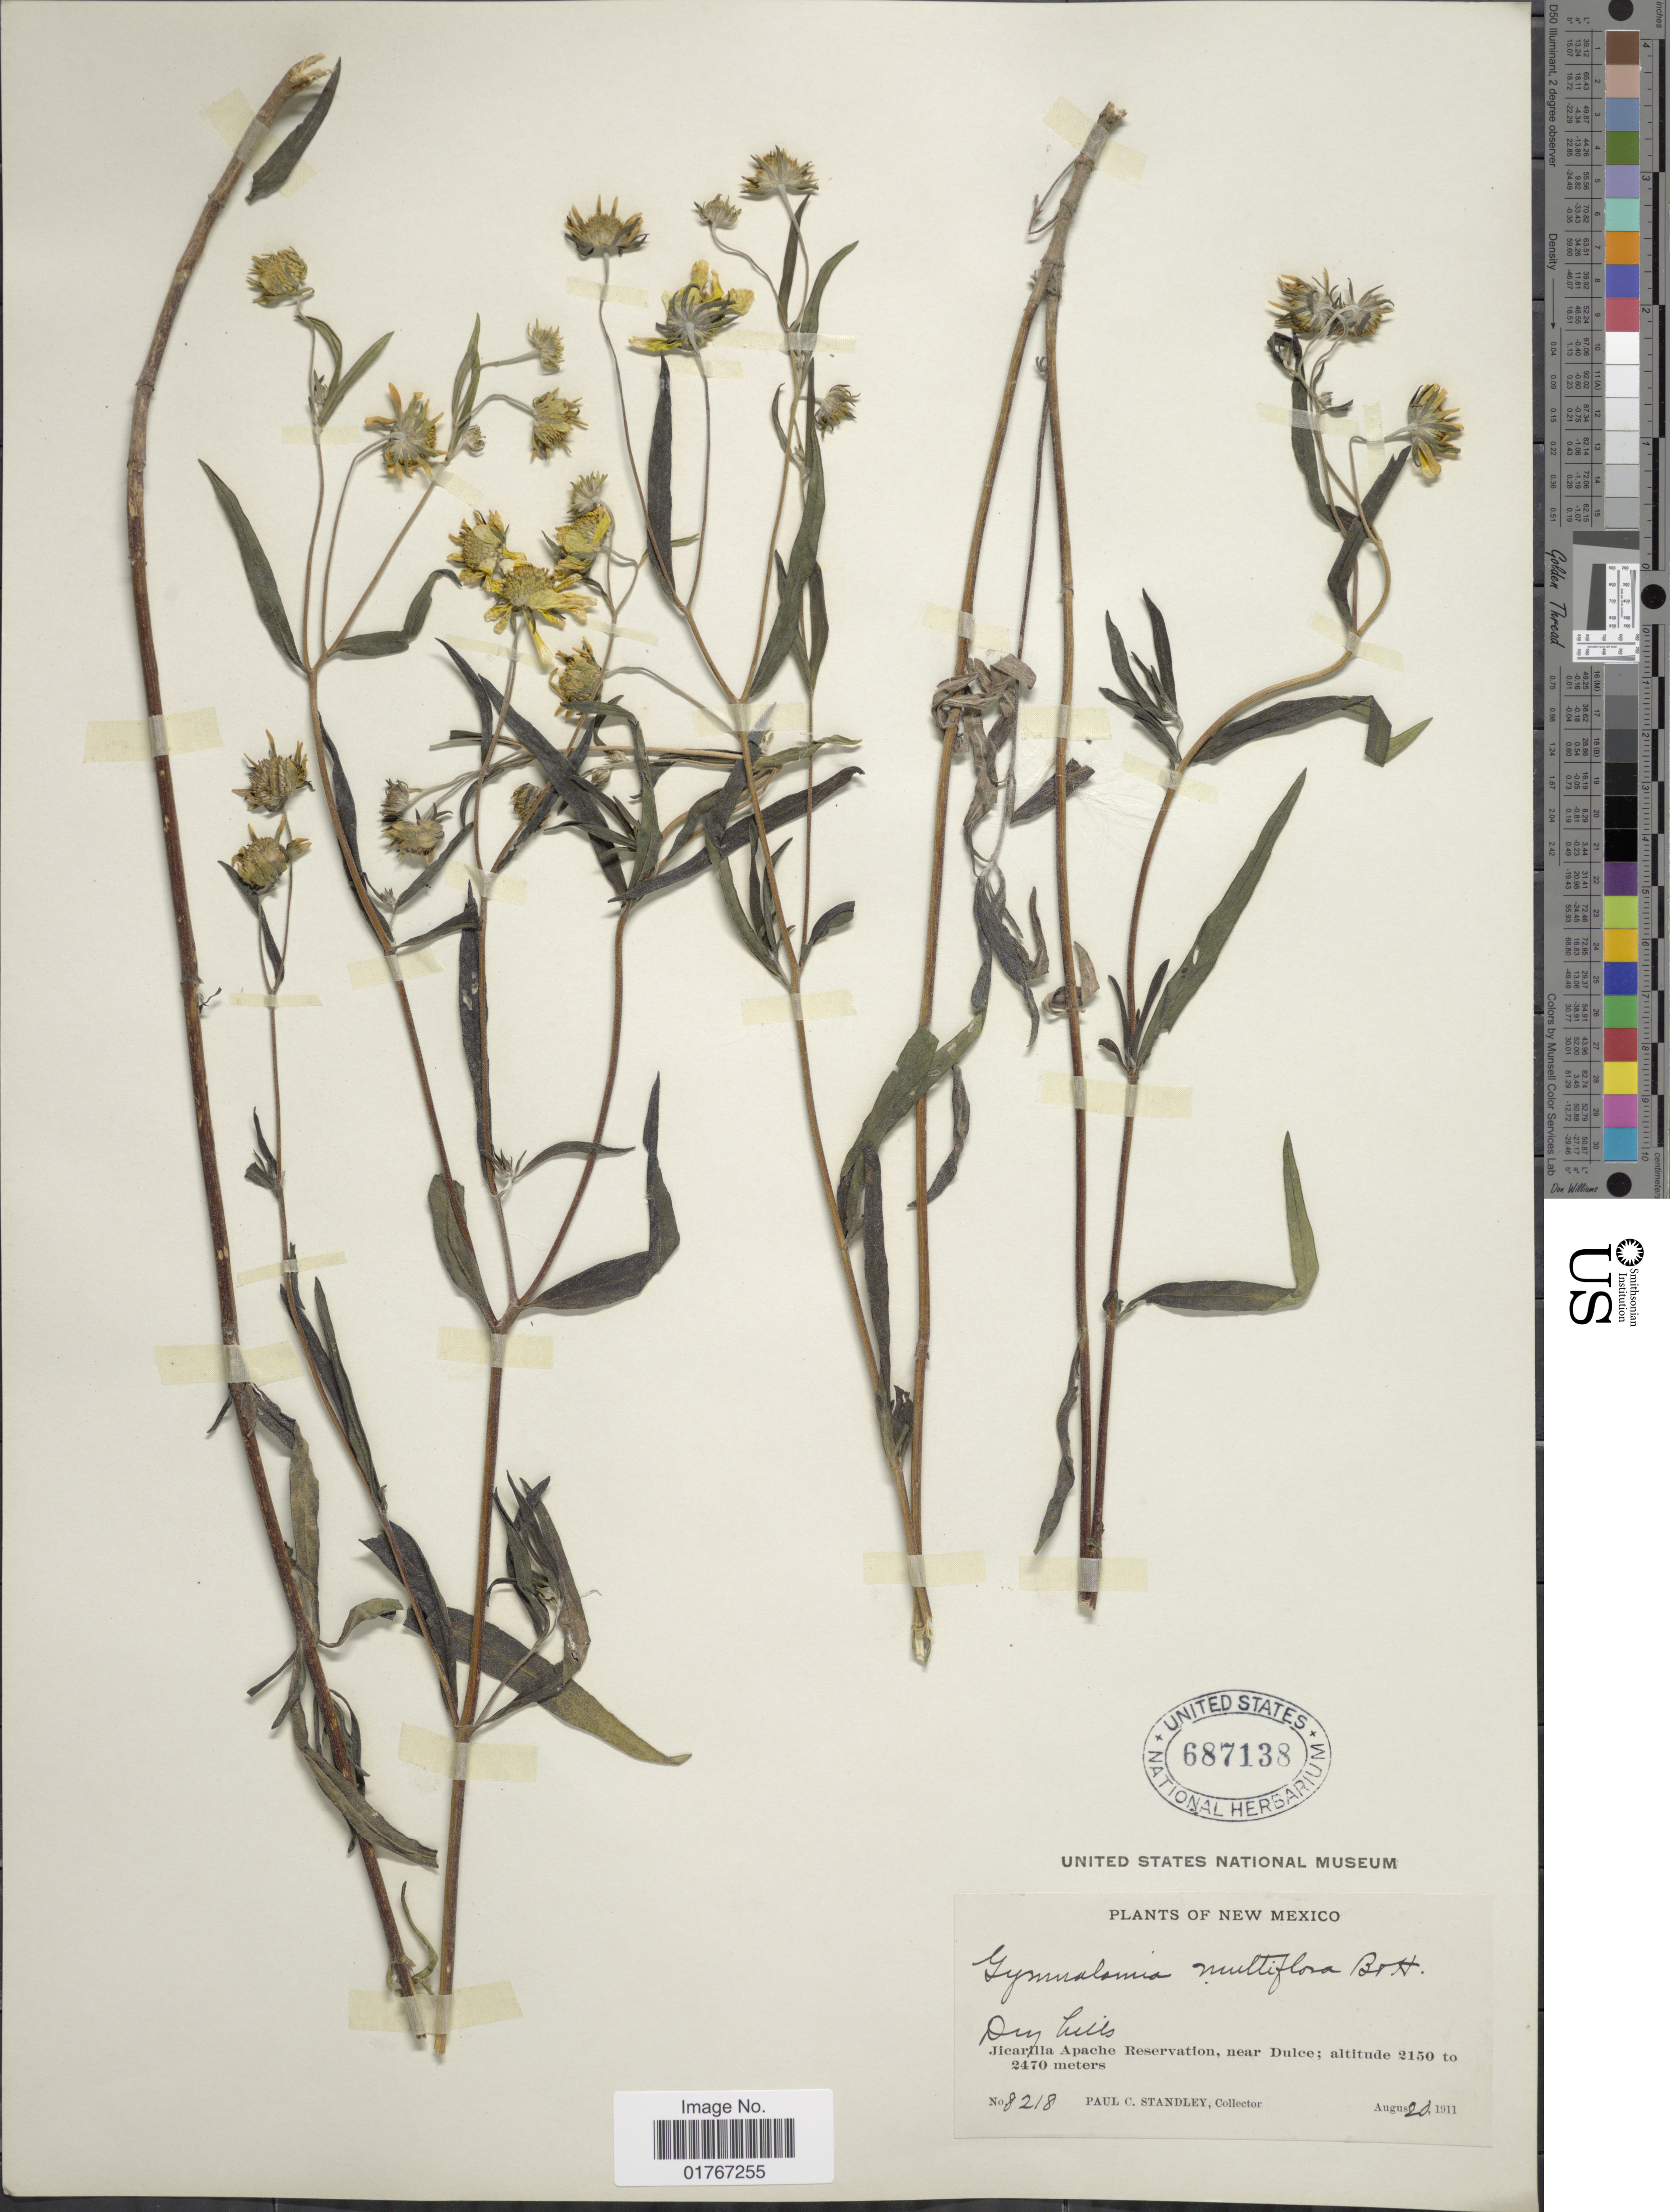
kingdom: Plantae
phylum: Tracheophyta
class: Magnoliopsida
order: Asterales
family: Asteraceae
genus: Heliomeris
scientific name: Heliomeris multiflora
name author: Nutt.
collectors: P. C. Standley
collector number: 8218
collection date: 1911-08-20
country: United States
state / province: New Mexico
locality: Dry hills, Jicarailla Apache reservation, near Dulce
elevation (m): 2150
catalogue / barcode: US 687138